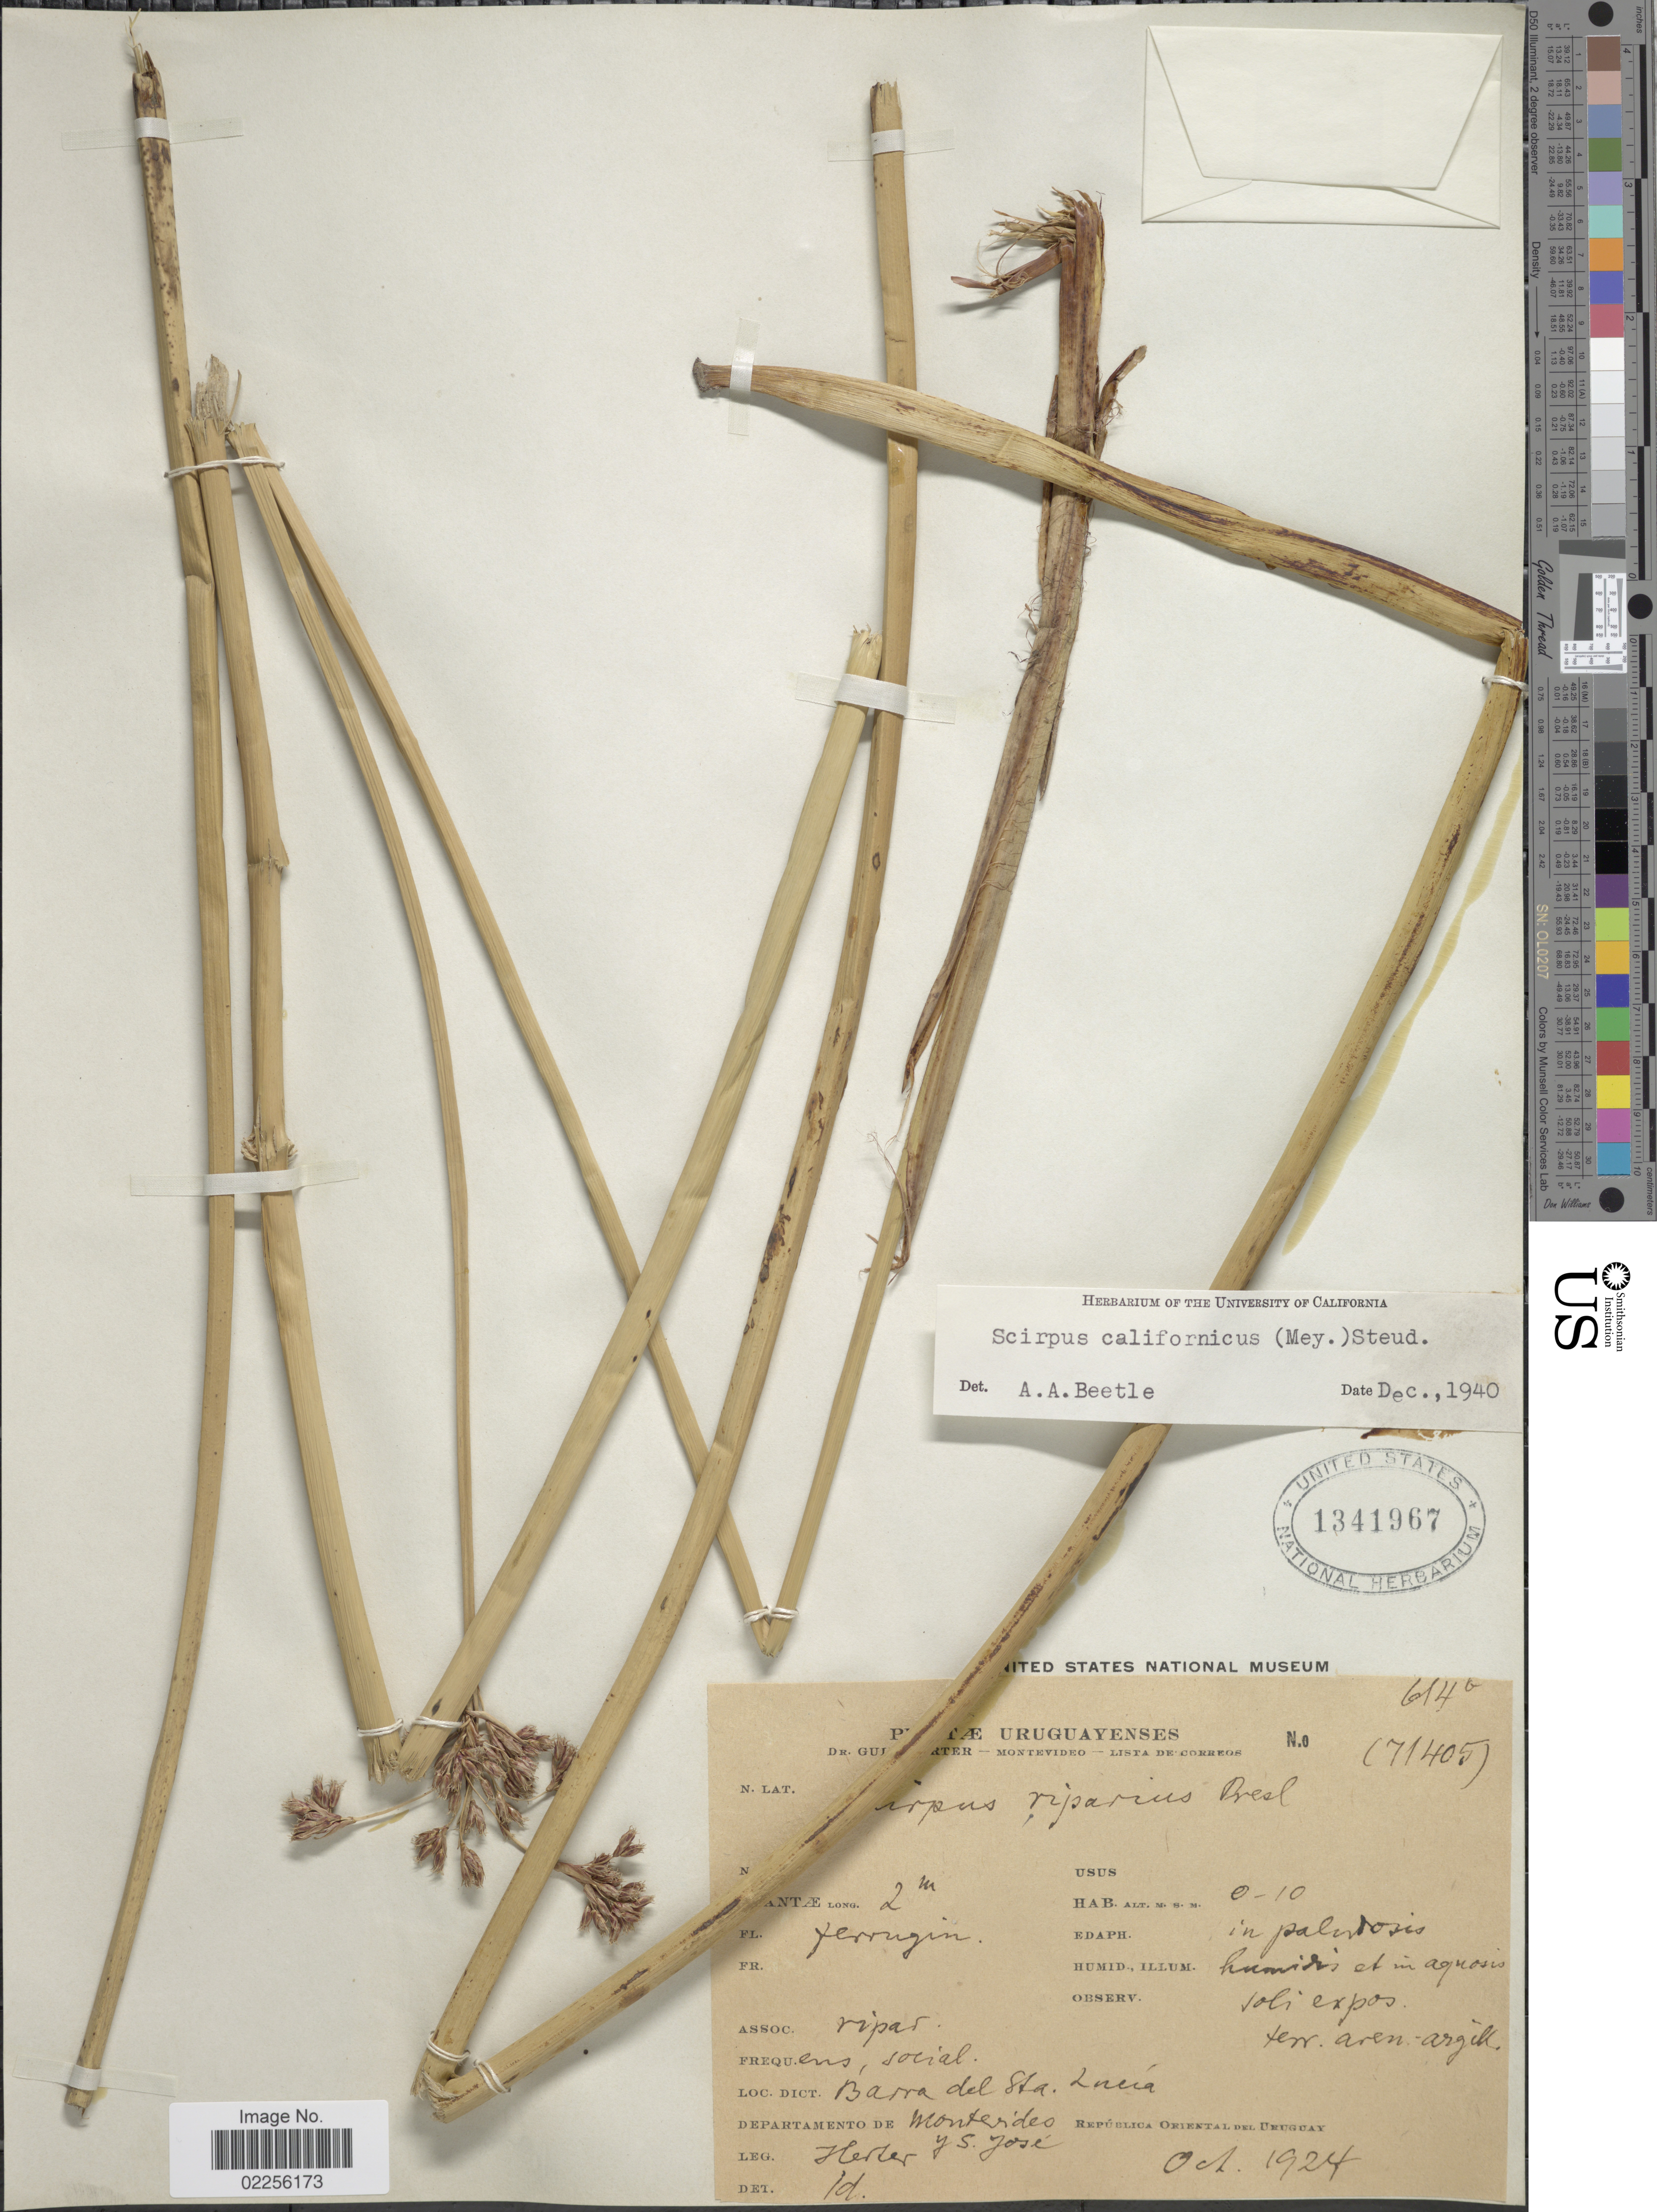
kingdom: Plantae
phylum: Tracheophyta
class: Liliopsida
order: Poales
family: Cyperaceae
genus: Schoenoplectus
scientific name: Schoenoplectus californicus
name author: (C.A. Mey.) Soják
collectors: G. Herter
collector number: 6140/71405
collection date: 1924-10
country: Uruguay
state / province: San Jose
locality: Barra del Sta Lucía, Departamento de Montevideo y S. Jose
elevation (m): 0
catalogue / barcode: US 1341967